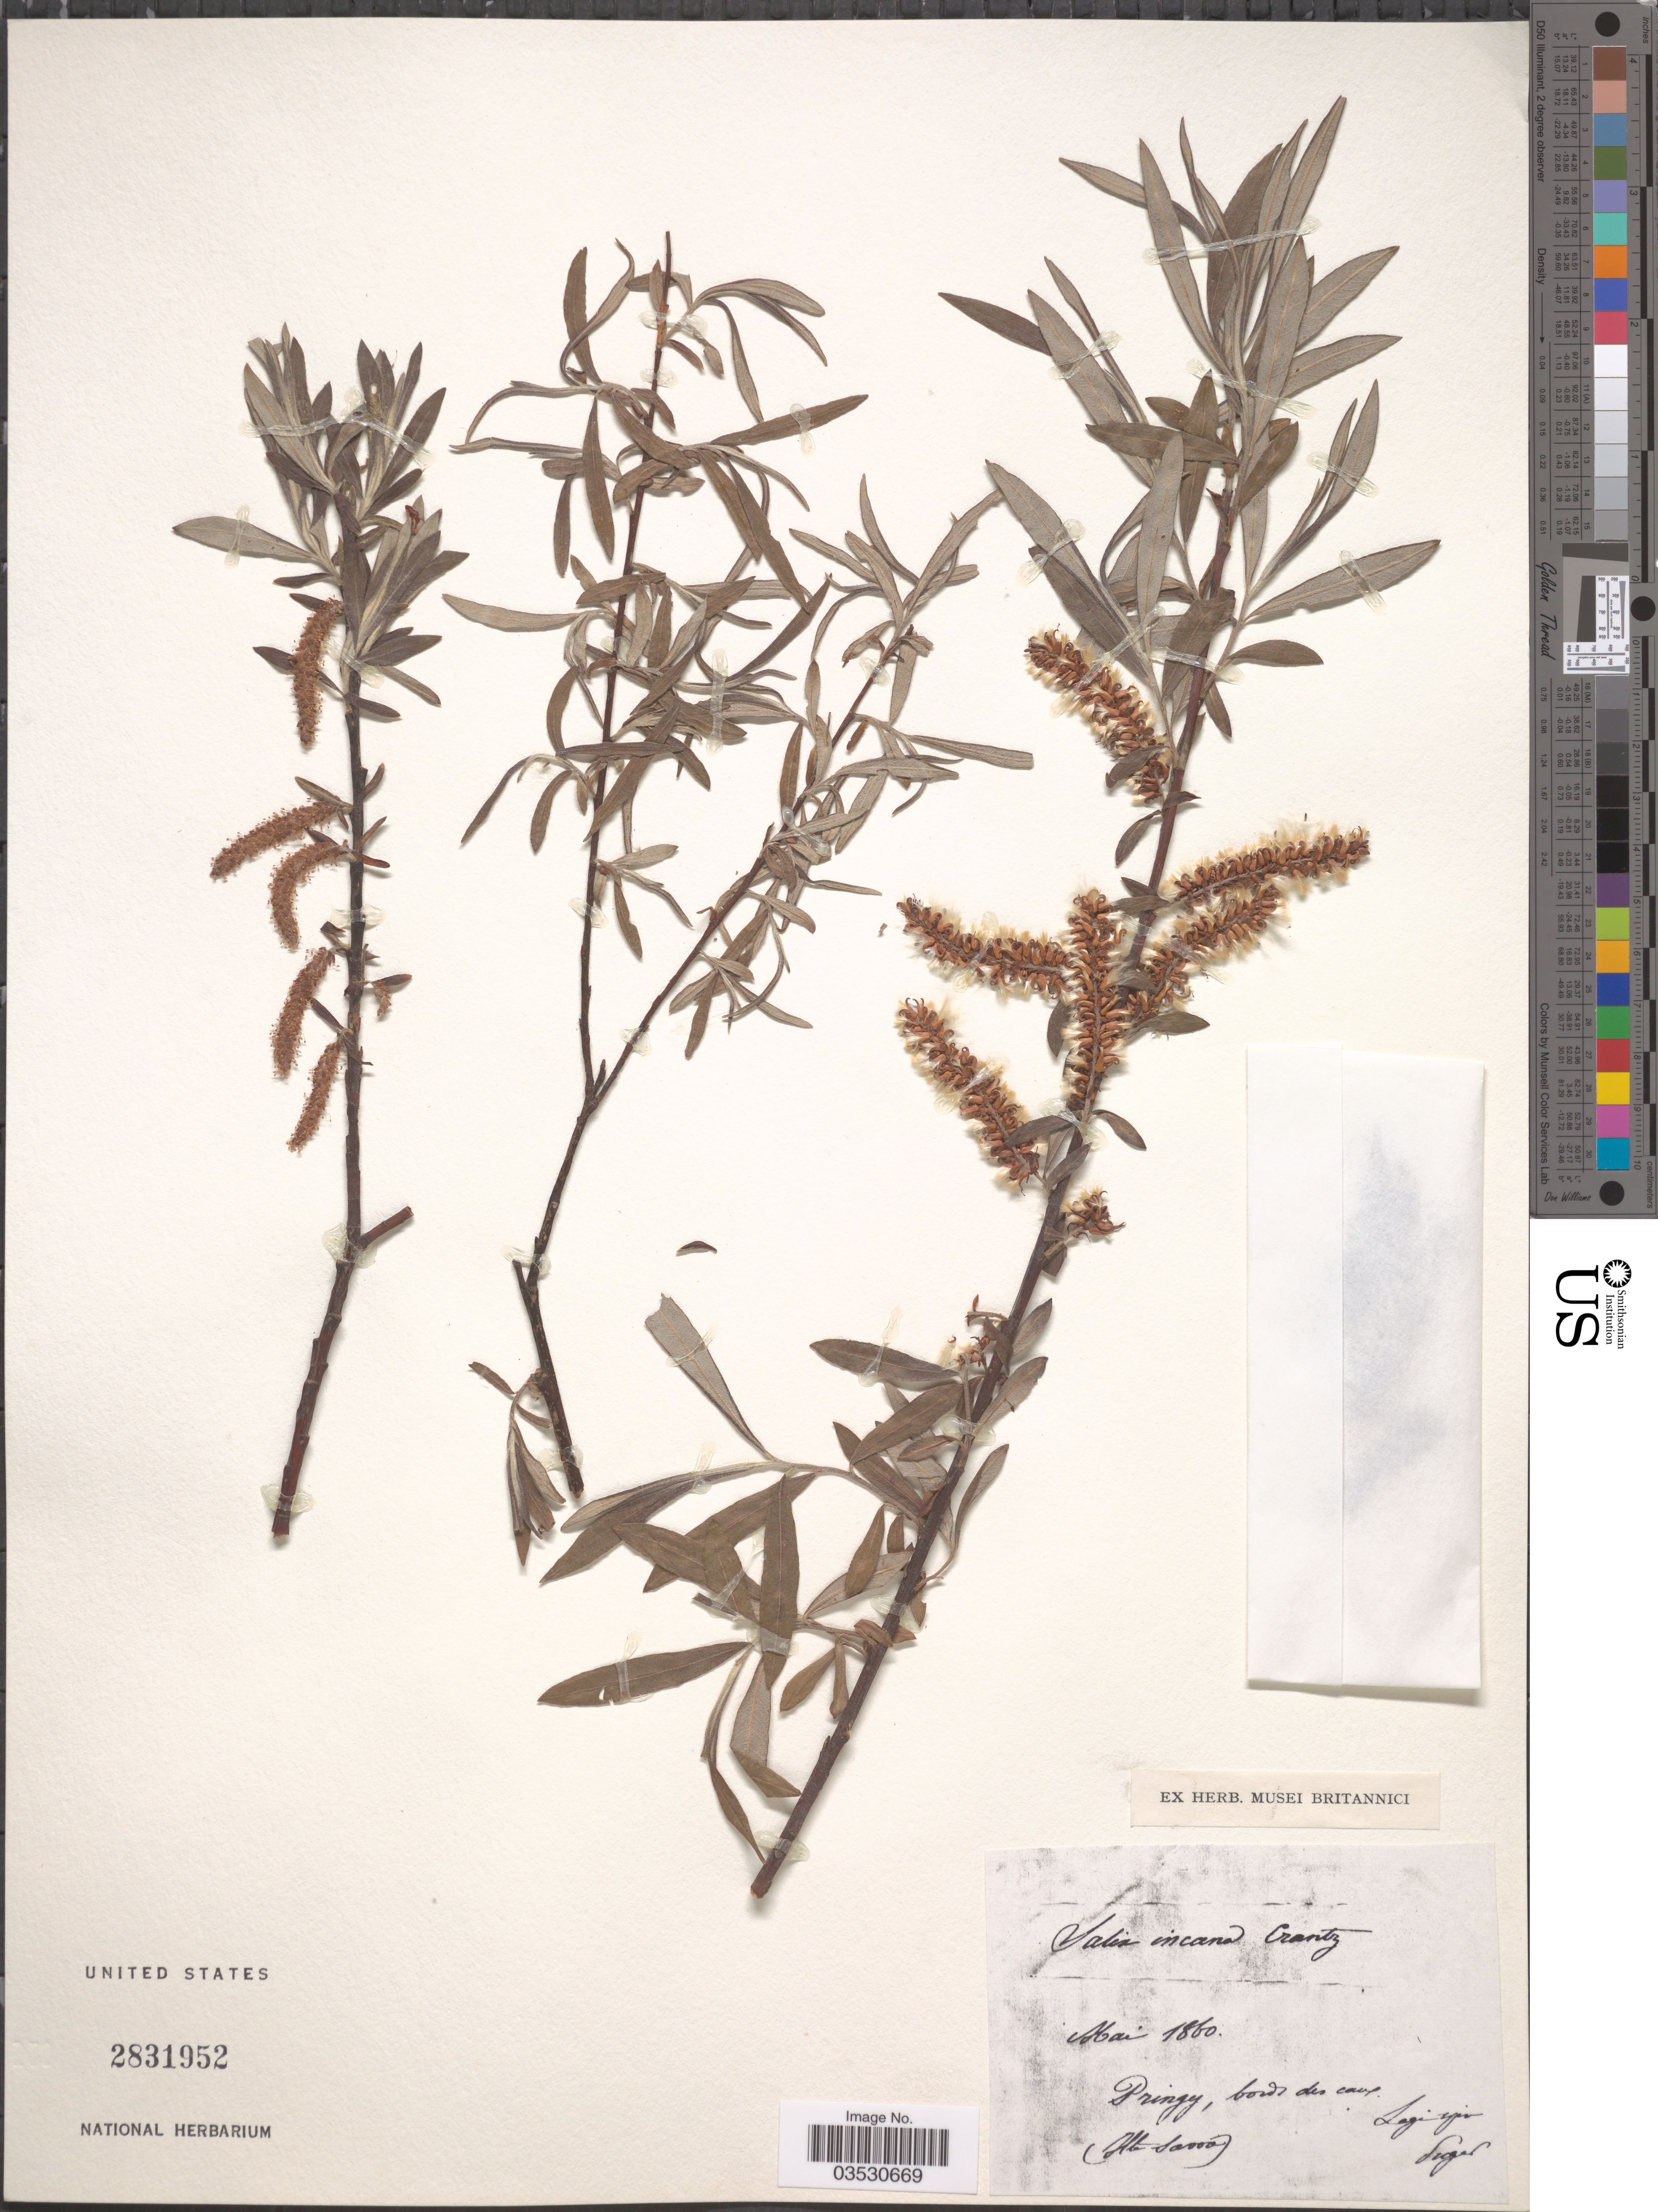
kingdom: Plantae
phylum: Tracheophyta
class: Magnoliopsida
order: Malpighiales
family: Salicaceae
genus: Salix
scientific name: Salix micans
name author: Andersson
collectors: -. Puget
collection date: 1860-05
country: France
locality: Pringy, bords des cave Hte Savoai [interpreted].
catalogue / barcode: US 2831952